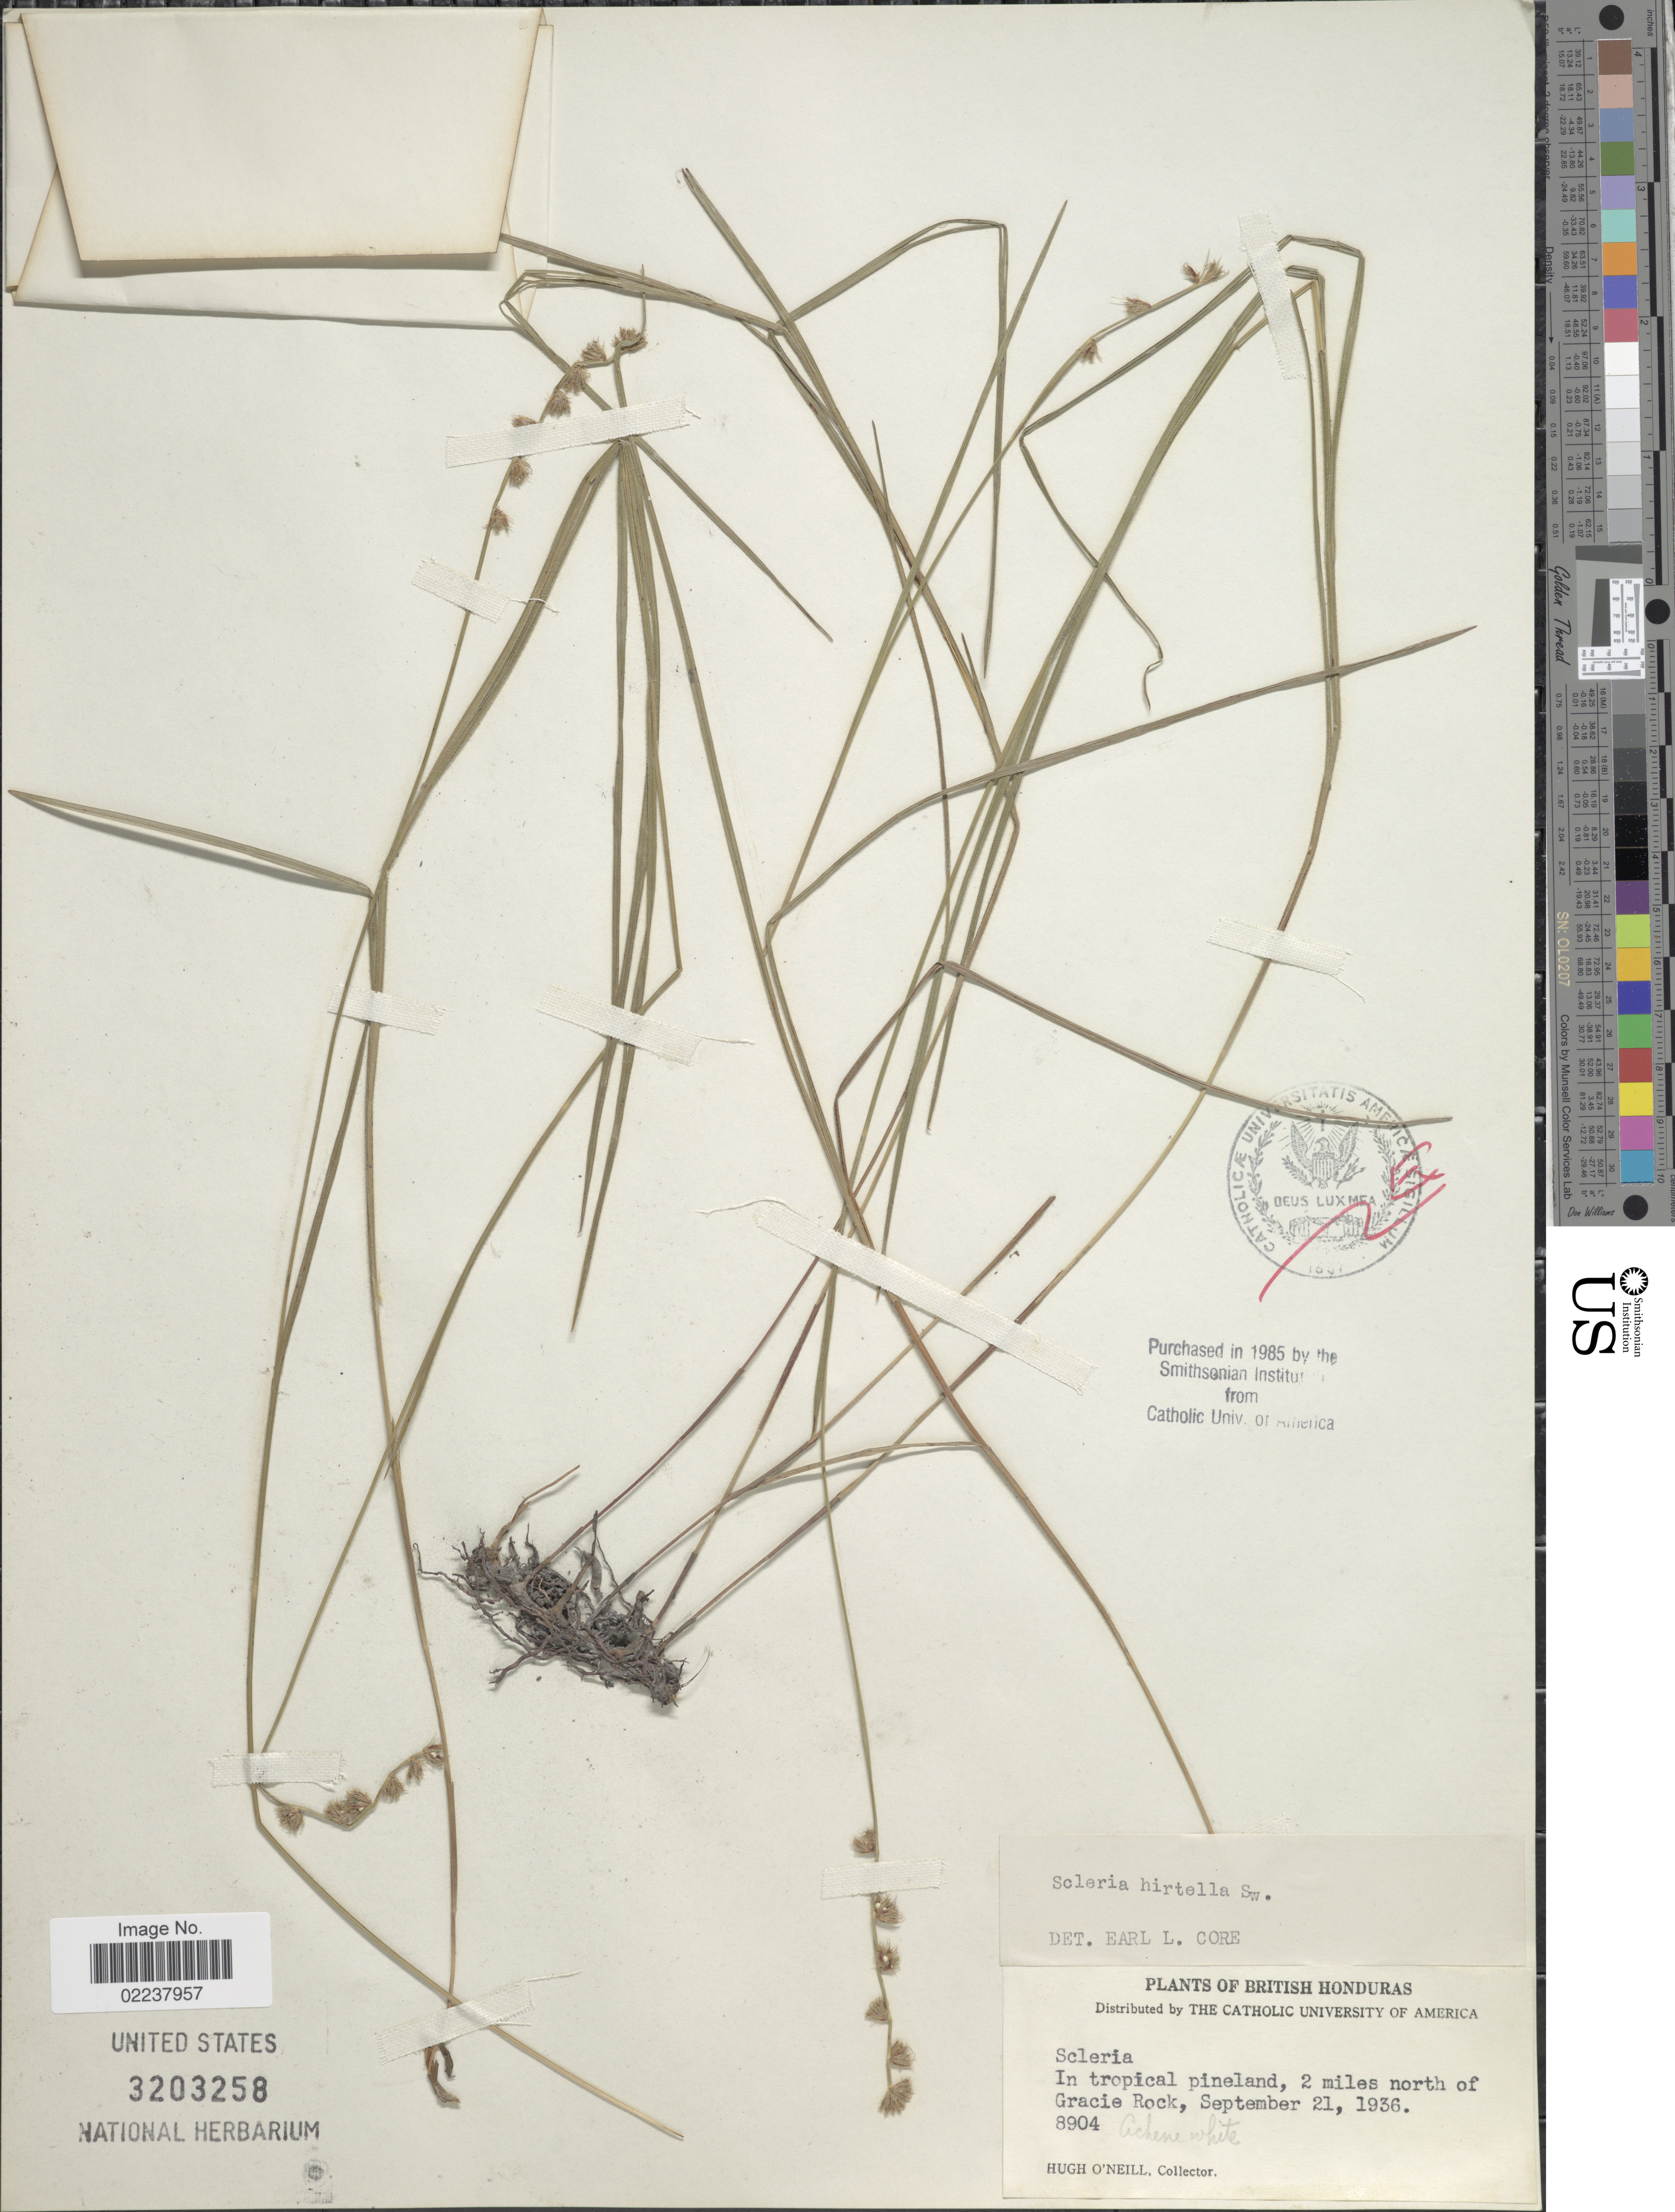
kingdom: Plantae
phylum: Tracheophyta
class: Liliopsida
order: Poales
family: Cyperaceae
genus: Scleria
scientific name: Scleria hirtella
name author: Sw.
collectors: H. O'Neill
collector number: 8904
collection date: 1936-09-21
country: Belize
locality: British Honduras, In Tropical pineland, 2 miles north of Gracie Rock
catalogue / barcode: US 3203258